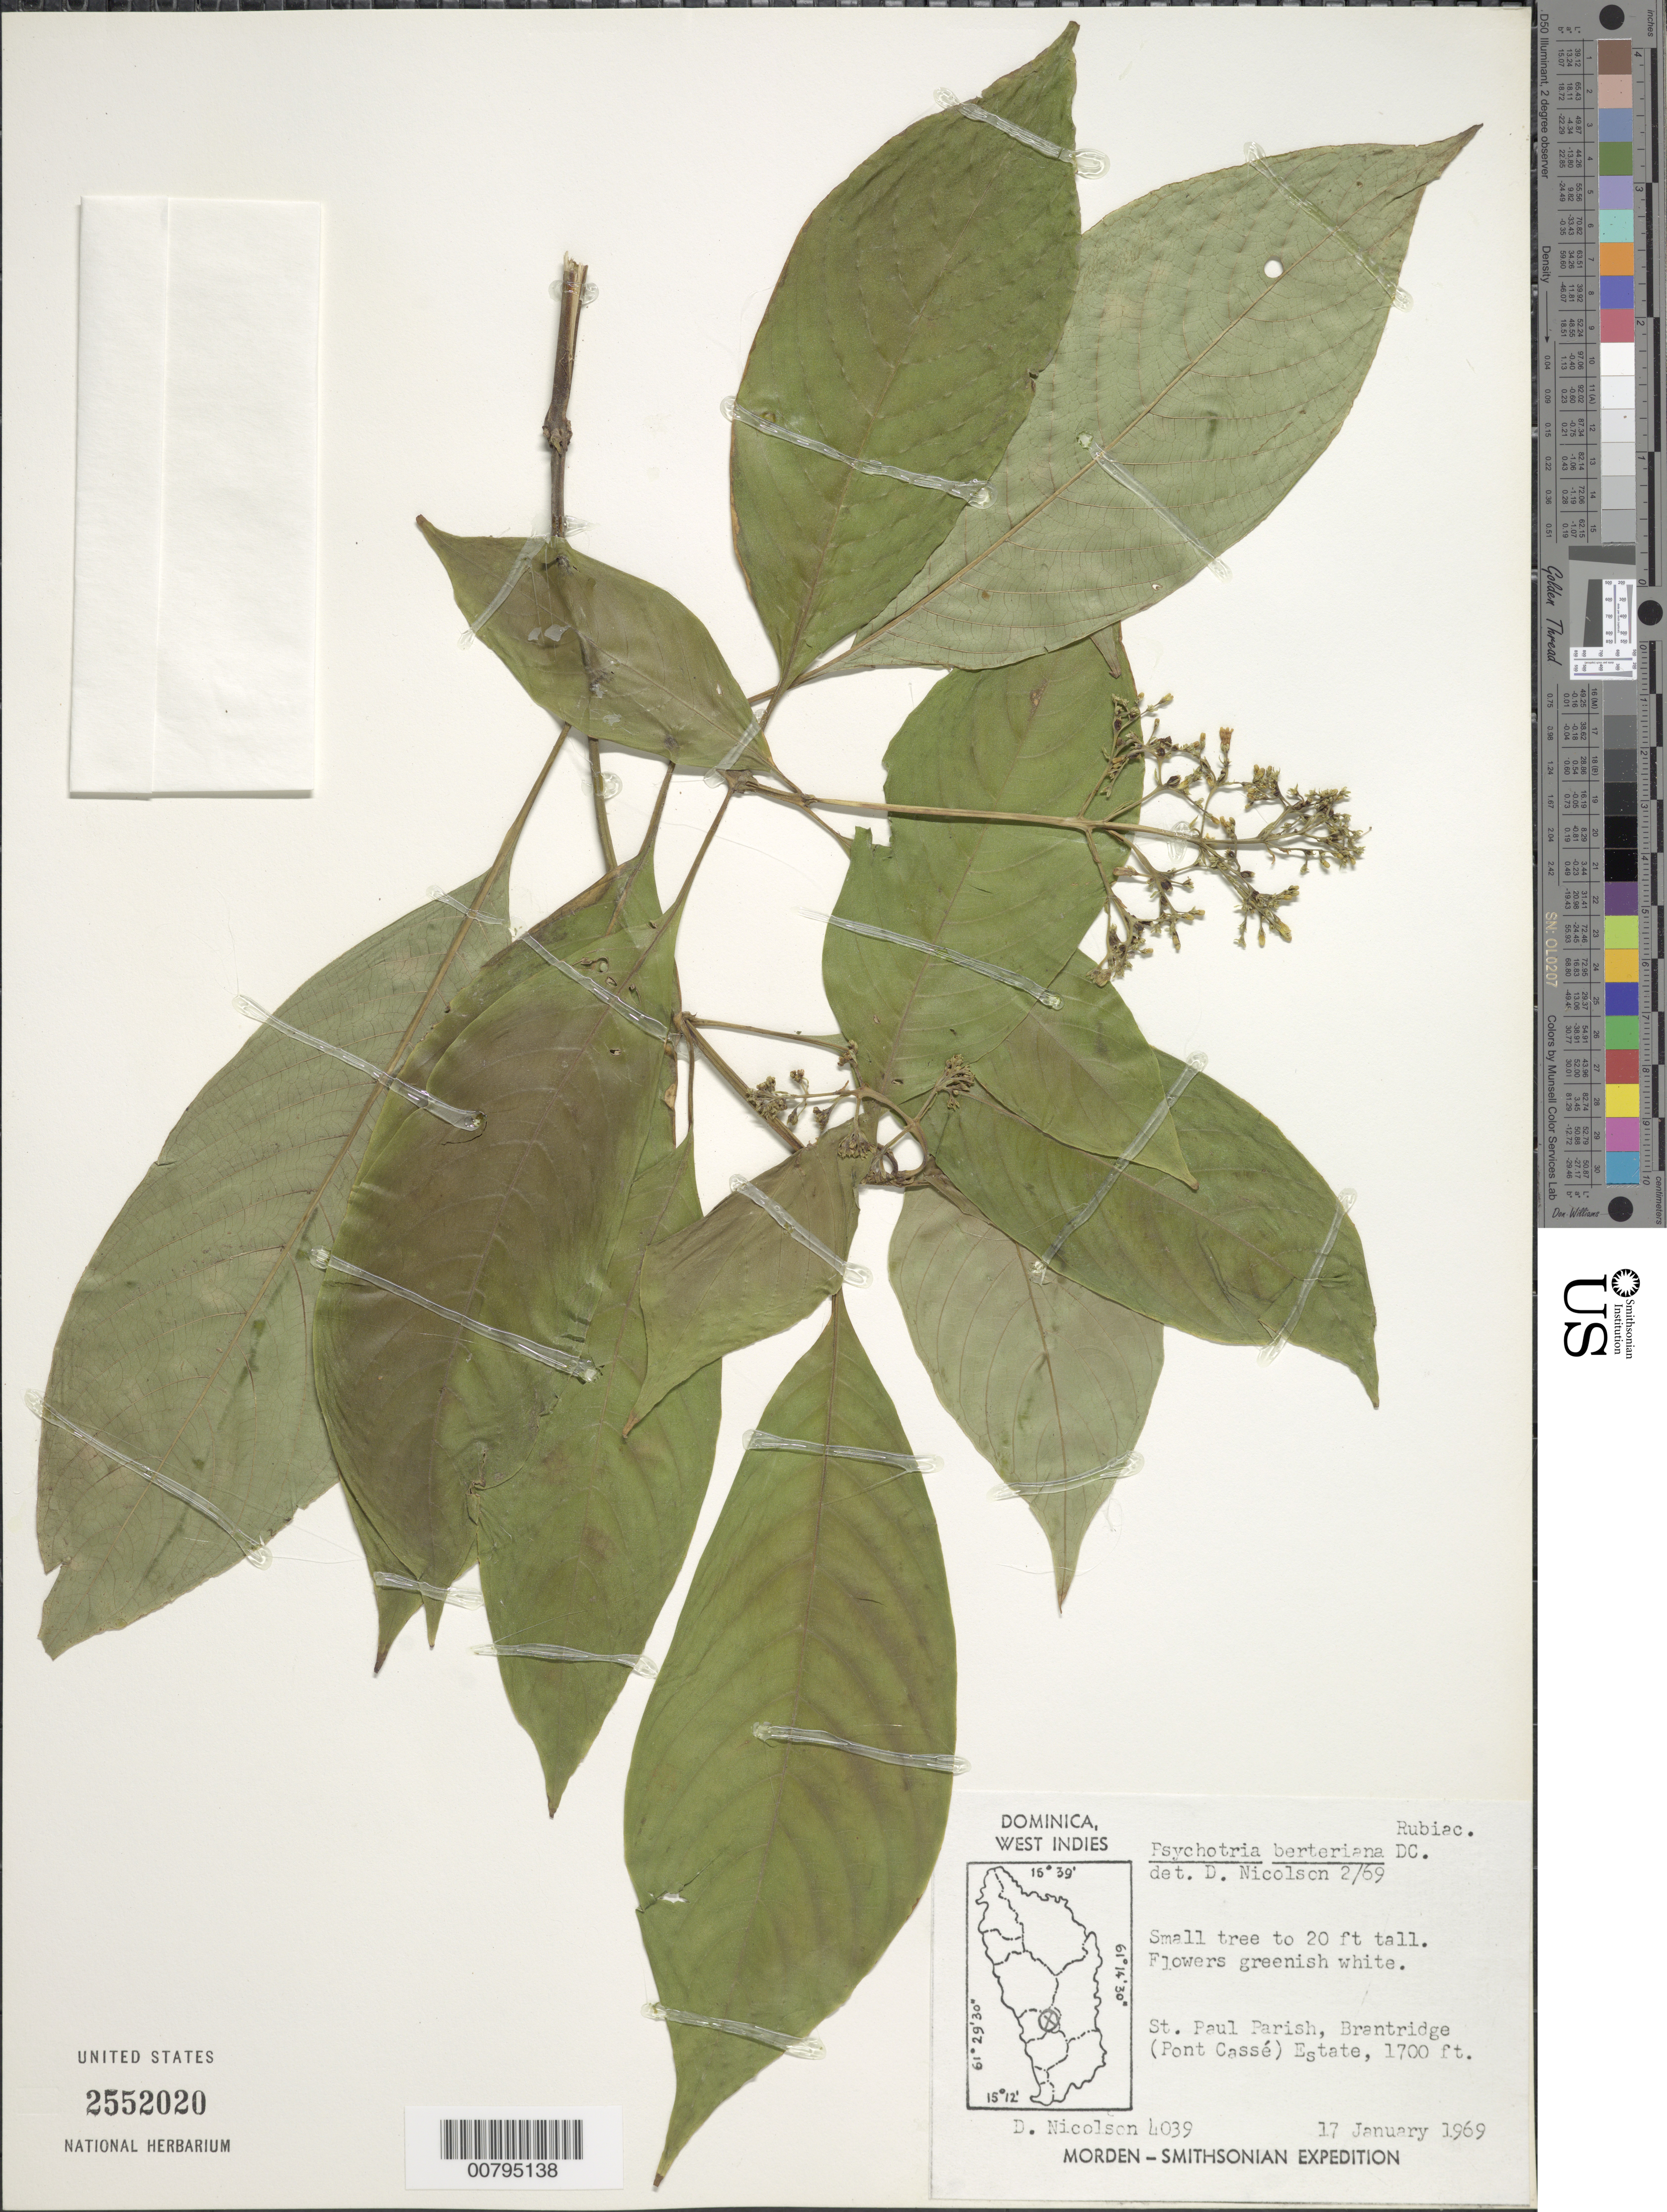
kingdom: Plantae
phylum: Tracheophyta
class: Magnoliopsida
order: Gentianales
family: Rubiaceae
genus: Psychotria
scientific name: Psychotria berteroana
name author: DC.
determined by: Nicolson, Dan H.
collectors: D. H. Nicolson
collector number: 4039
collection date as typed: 17 Jan 1969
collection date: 1969-01-17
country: Dominica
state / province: St. Paul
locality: Brantridge (Pont Cassé) Estate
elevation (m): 518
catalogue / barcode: US 2552020